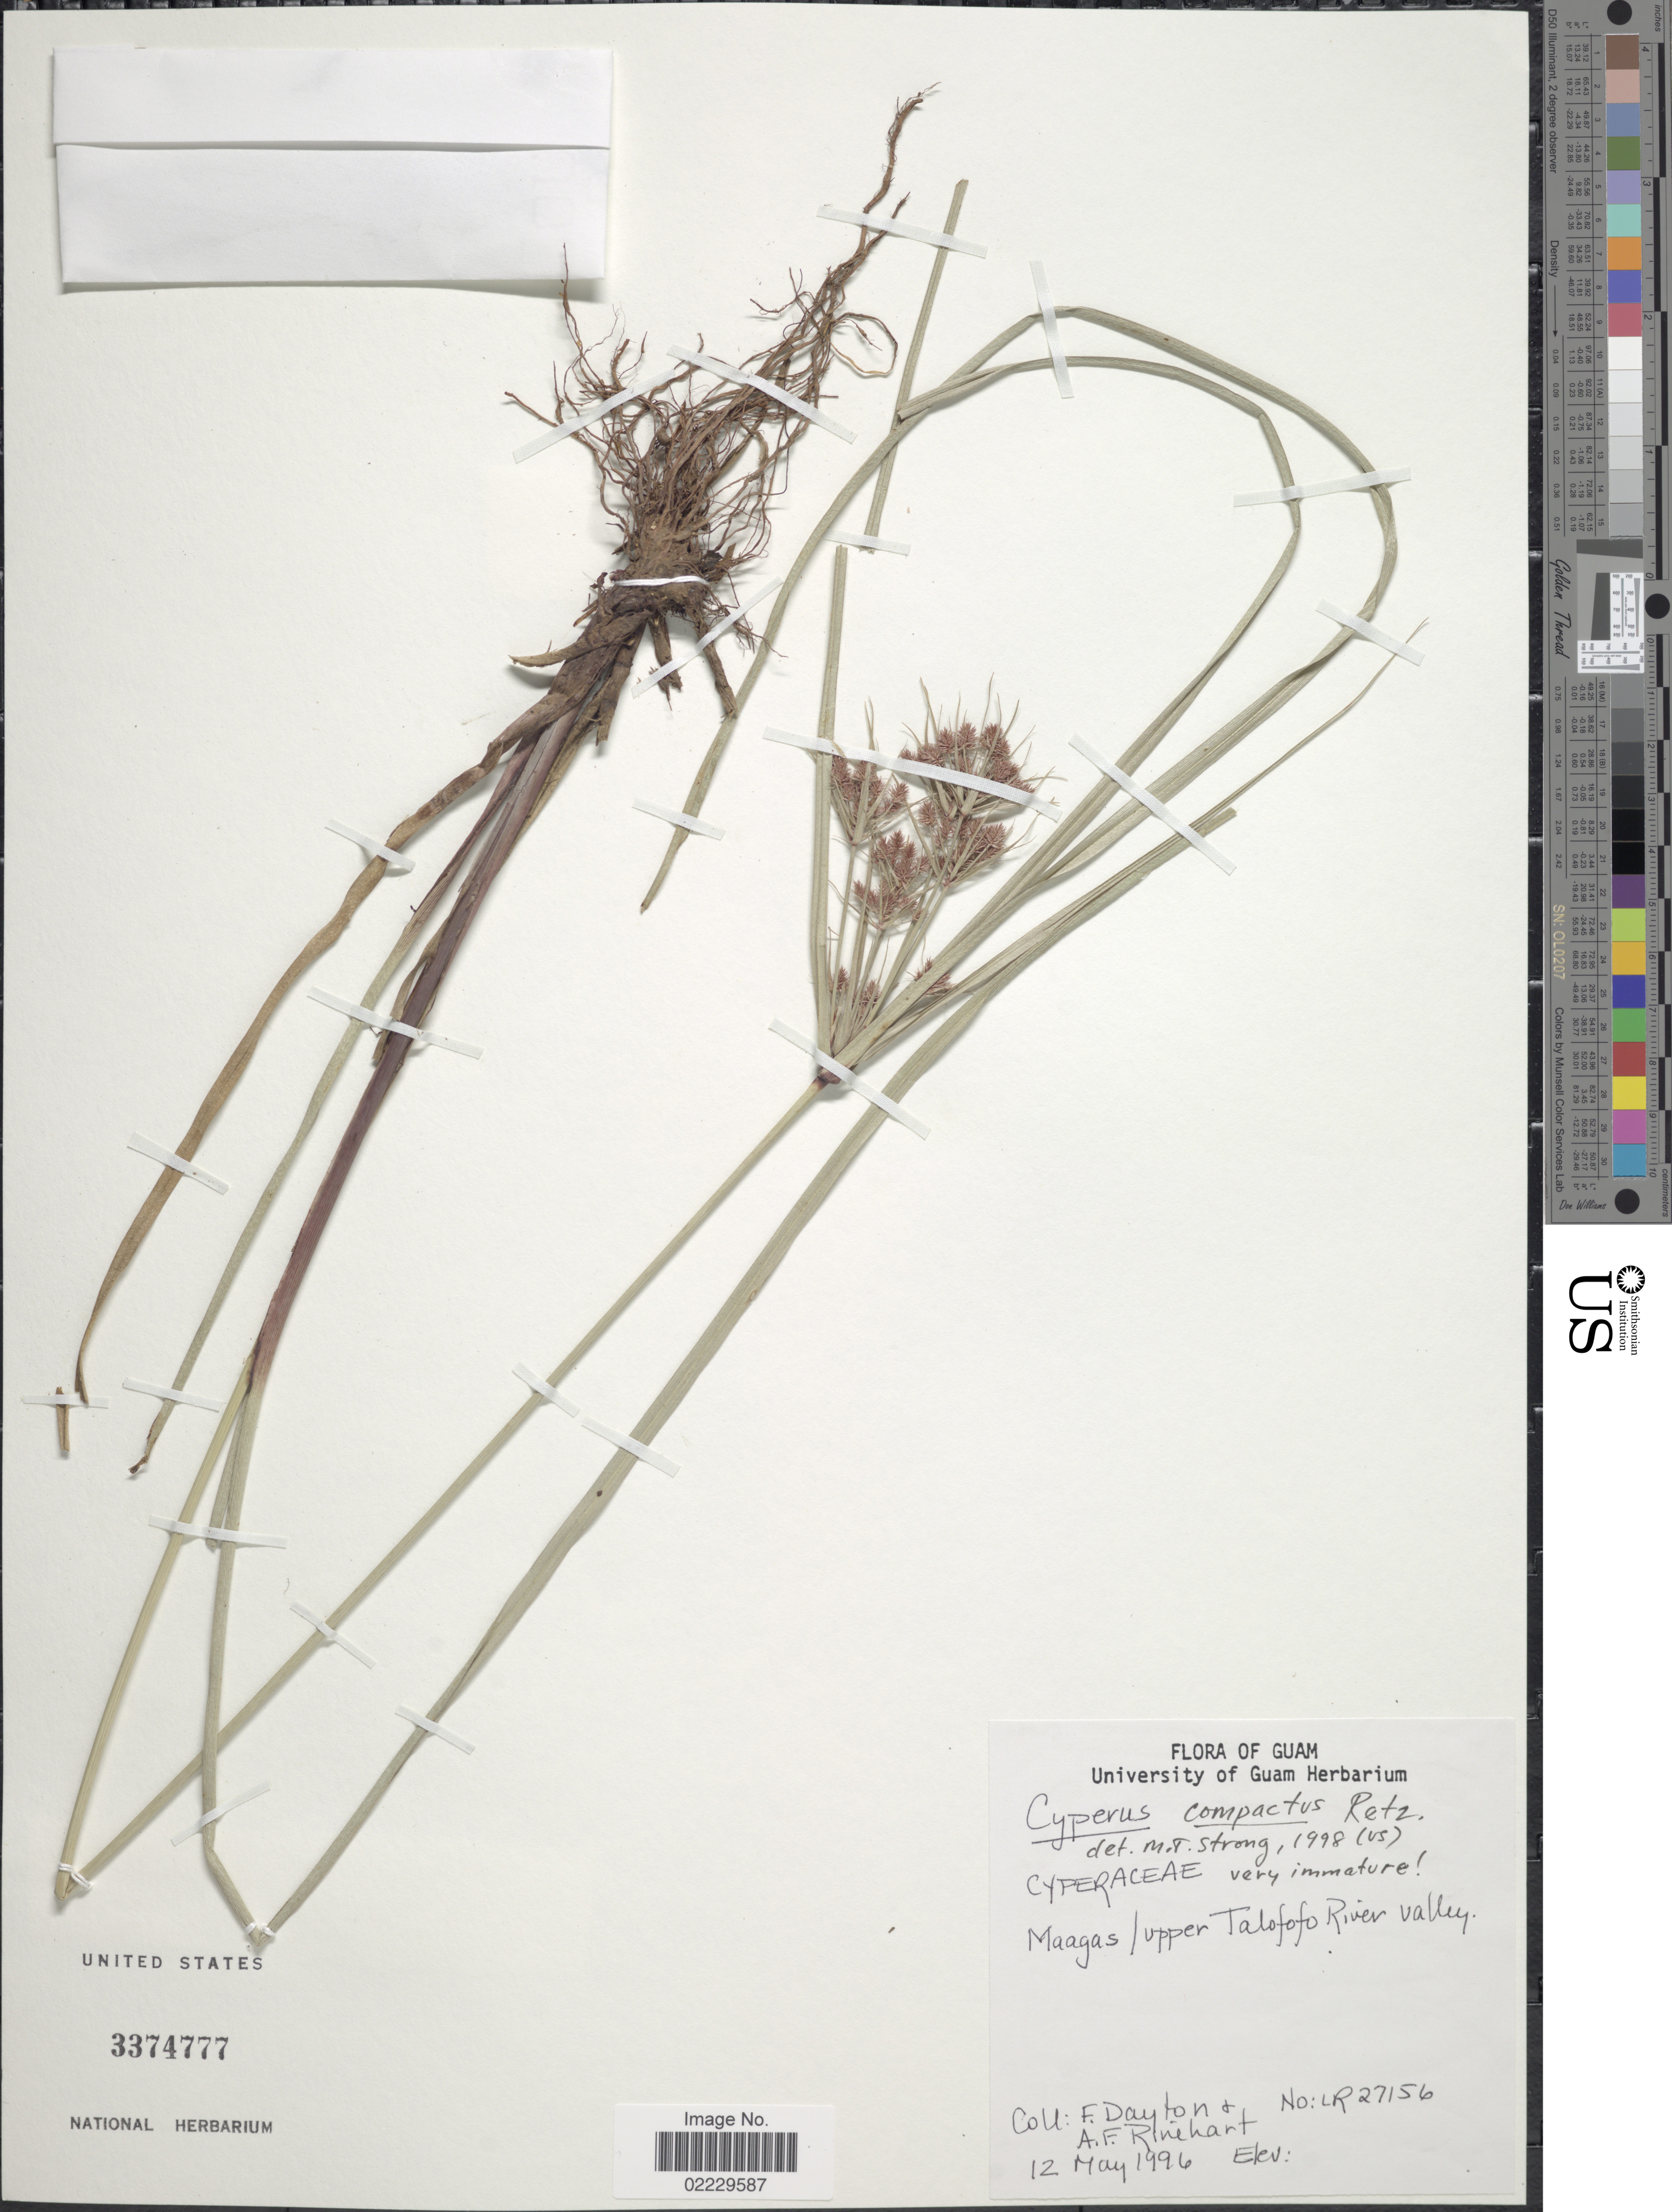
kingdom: Plantae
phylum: Tracheophyta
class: Liliopsida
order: Poales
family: Cyperaceae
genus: Cyperus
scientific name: Cyperus compactus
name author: Retz.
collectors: F. Dayton & A. Rinehart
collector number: LR27156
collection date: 1996-05-12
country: Guam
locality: Maagas/ Upper Talofofo RIver Valley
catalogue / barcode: US 3374777